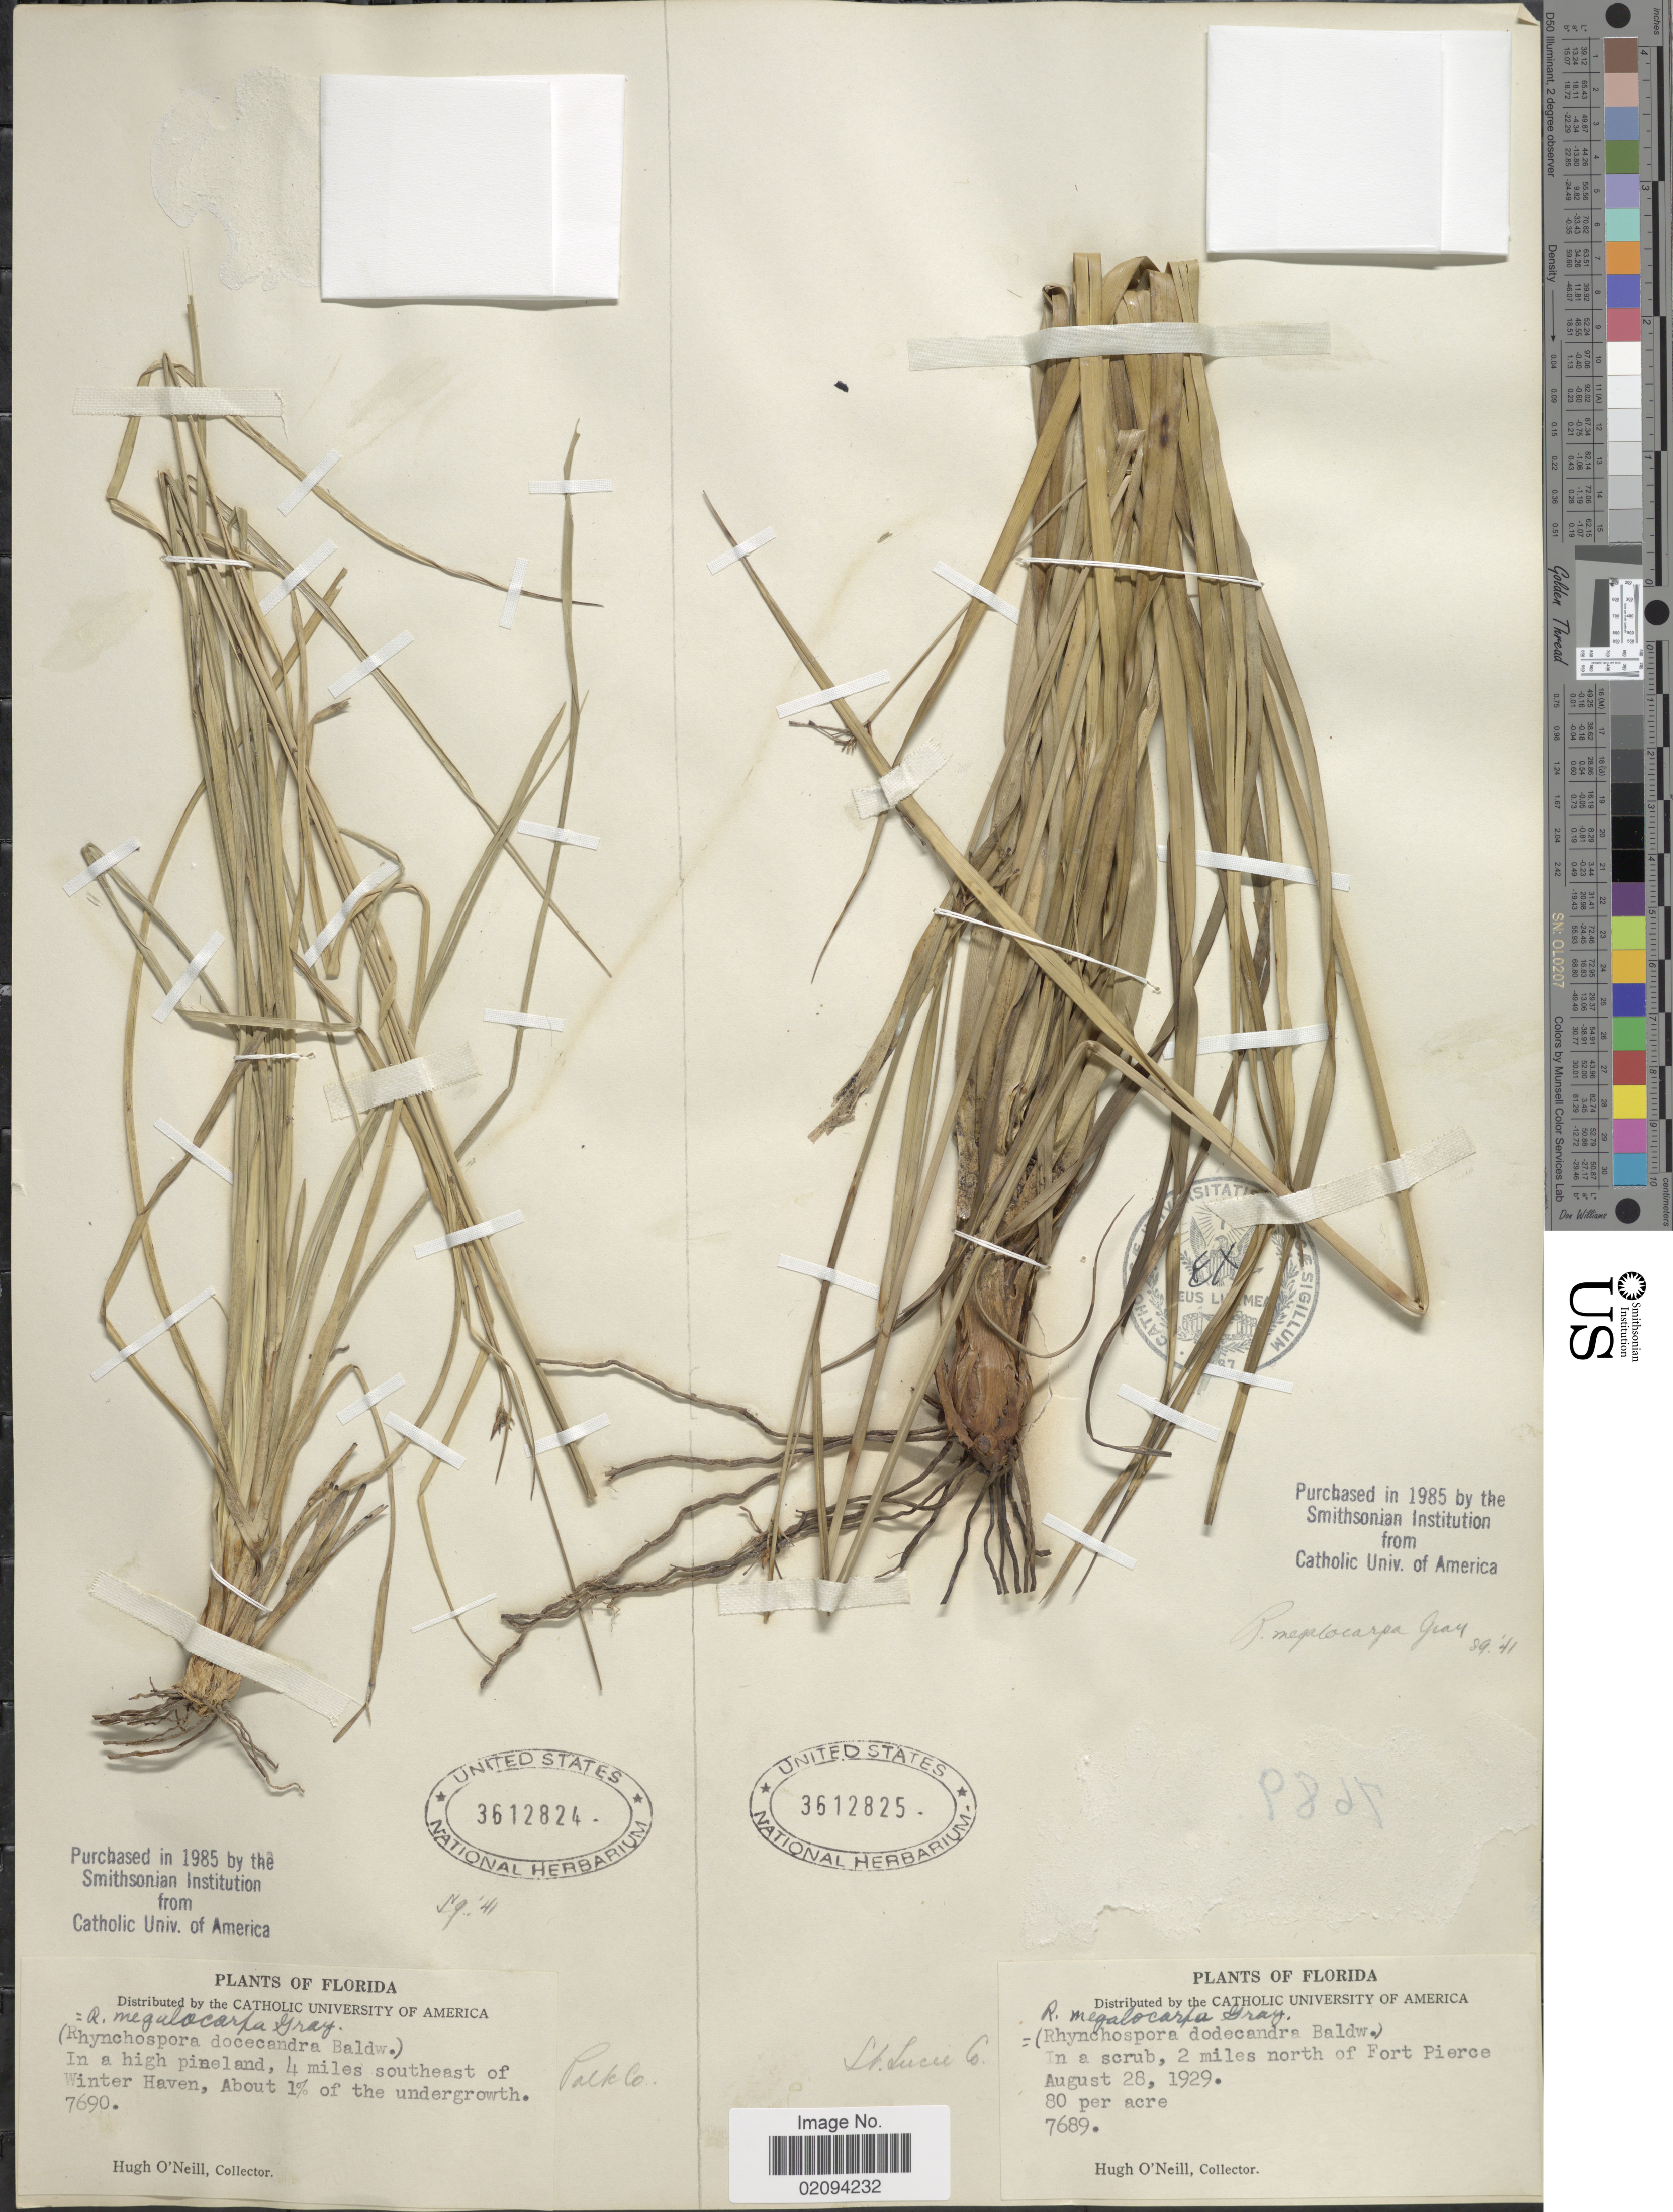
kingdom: Plantae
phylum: Tracheophyta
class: Liliopsida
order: Poales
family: Cyperaceae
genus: Rhynchospora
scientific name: Rhynchospora megalocarpa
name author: A. Gray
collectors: H. O'Neill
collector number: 7689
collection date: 1929-08-28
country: United States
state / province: Florida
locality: In a scrub, 2 miles north of Fort Pierce. St. Lucie Co.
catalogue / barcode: US 3612825-2